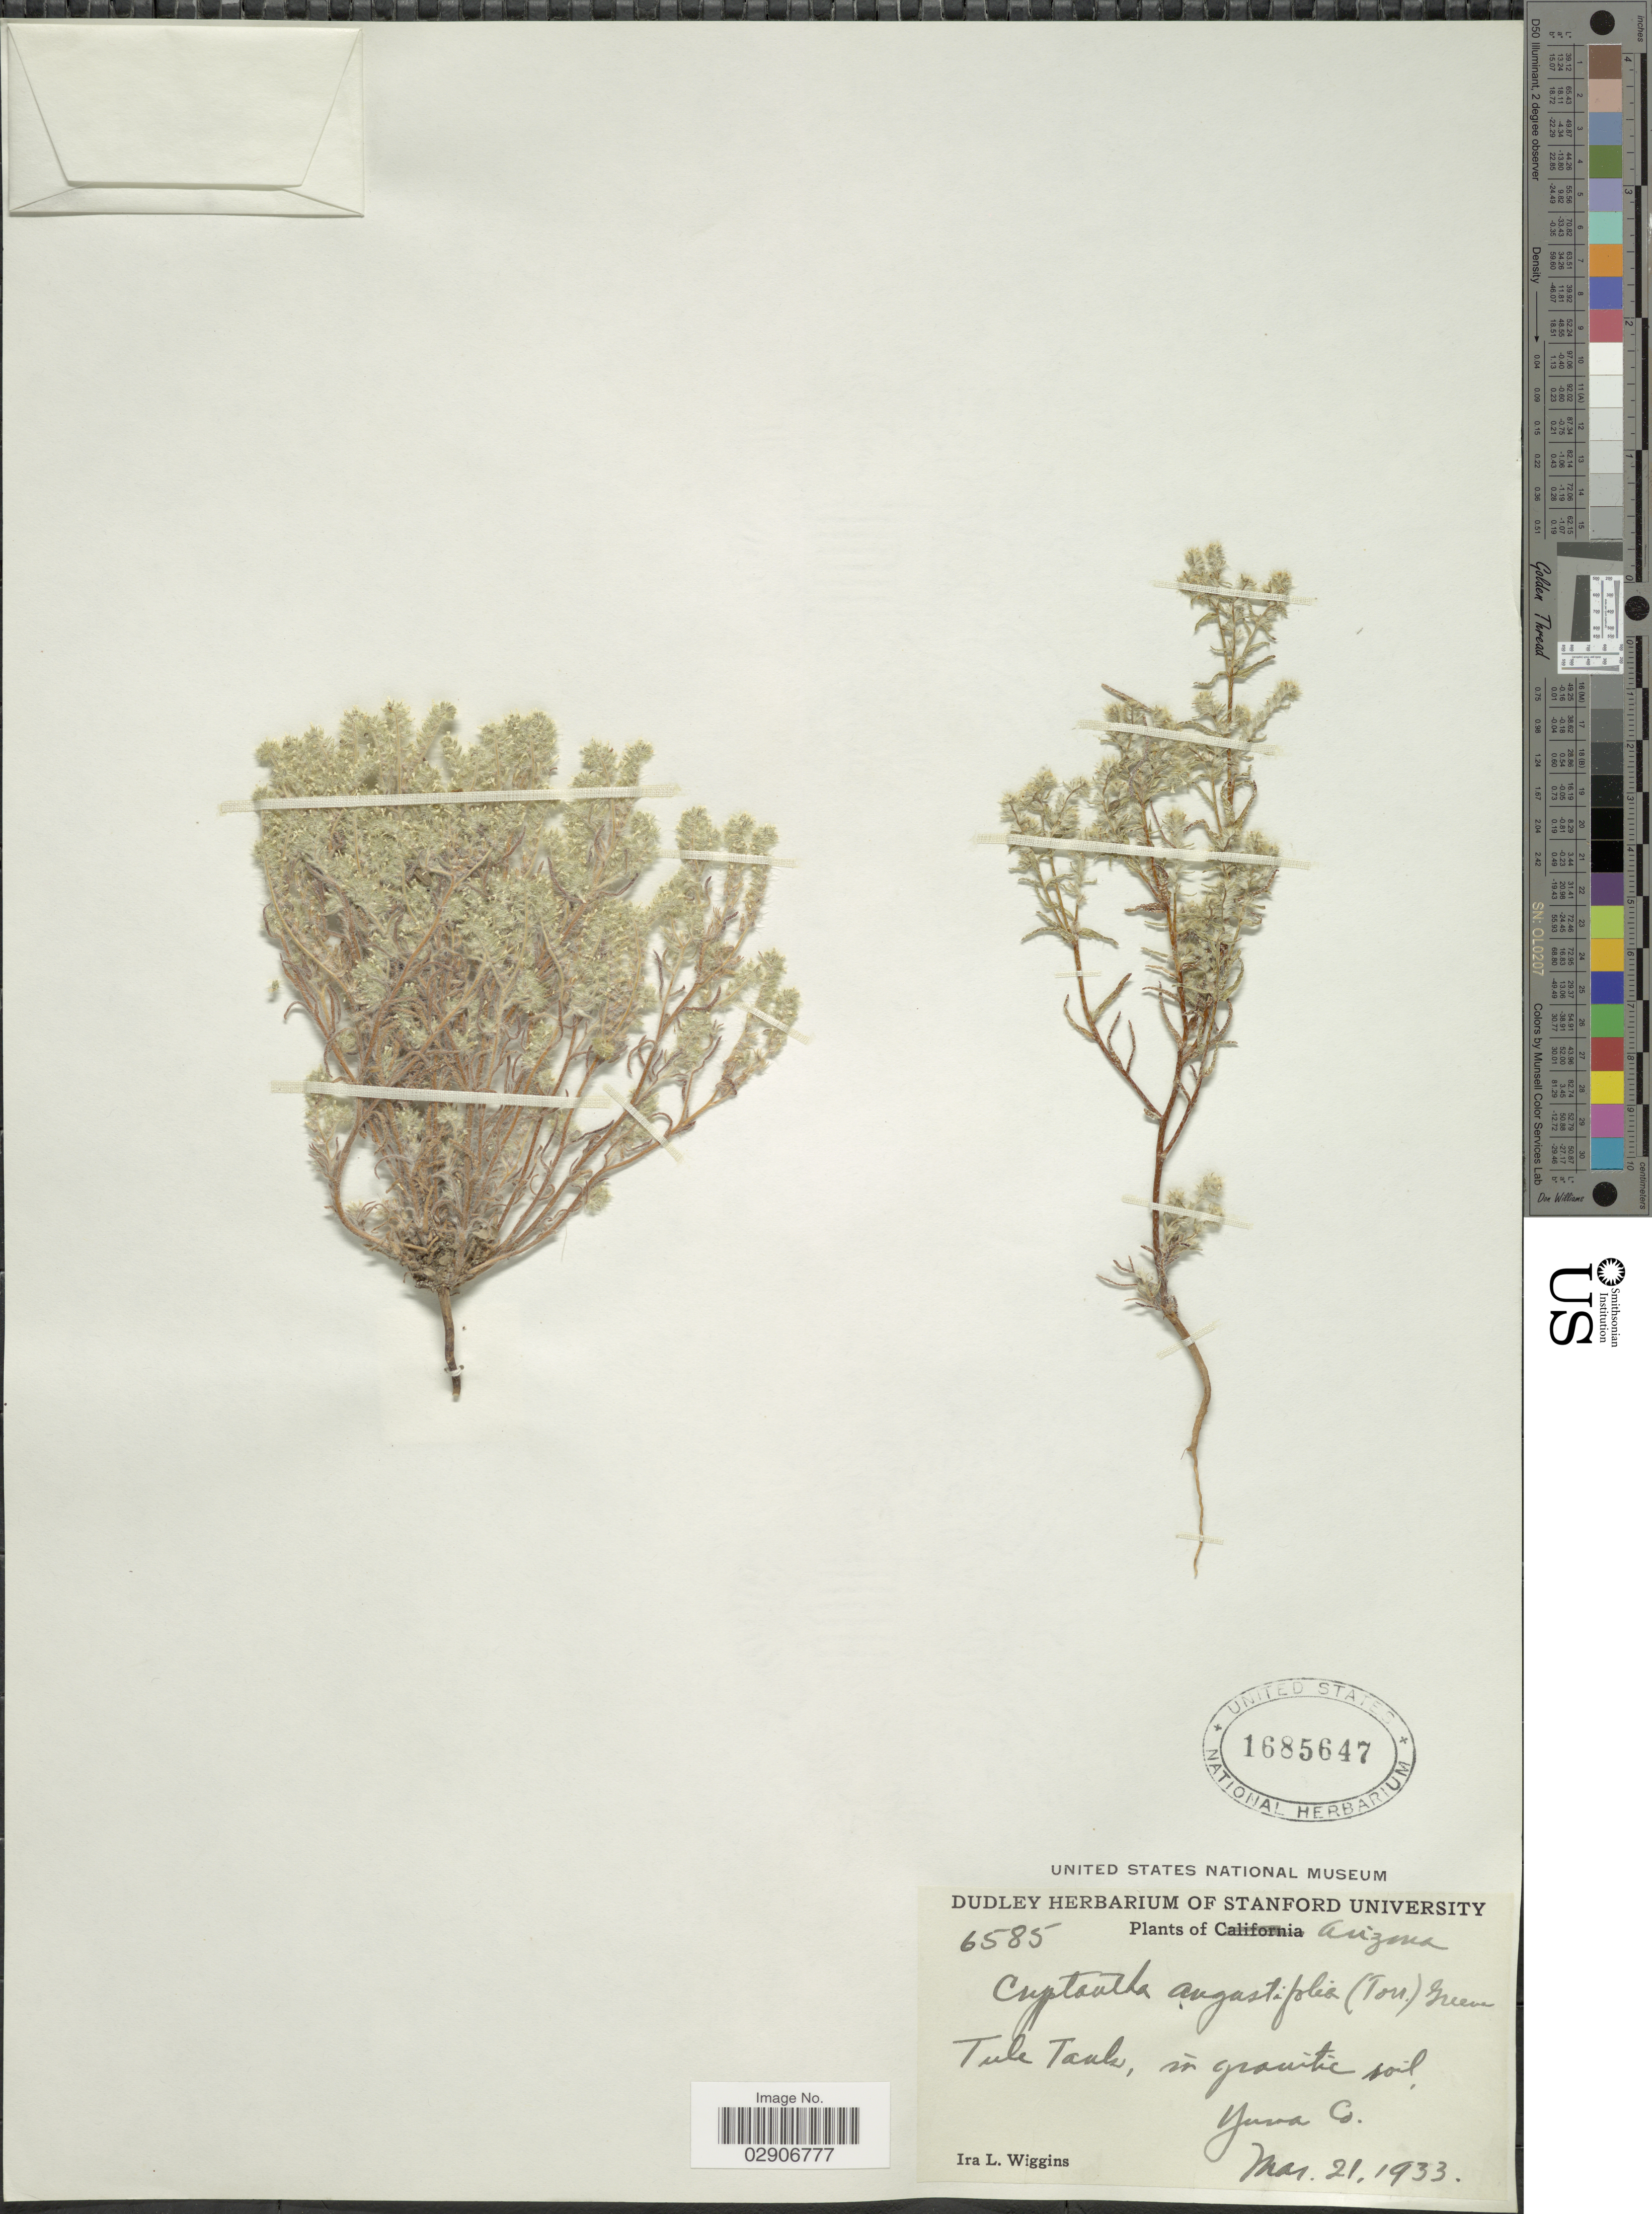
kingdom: Plantae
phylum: Tracheophyta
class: Magnoliopsida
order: Boraginales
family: Boraginaceae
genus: Cryptantha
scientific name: Cryptantha angustifolia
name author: (Torr.) Greene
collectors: I. L. Wiggins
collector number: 6585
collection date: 1933-03-21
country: United States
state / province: Arizona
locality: Tule Tank, Yuma Co.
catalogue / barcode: US 1685647